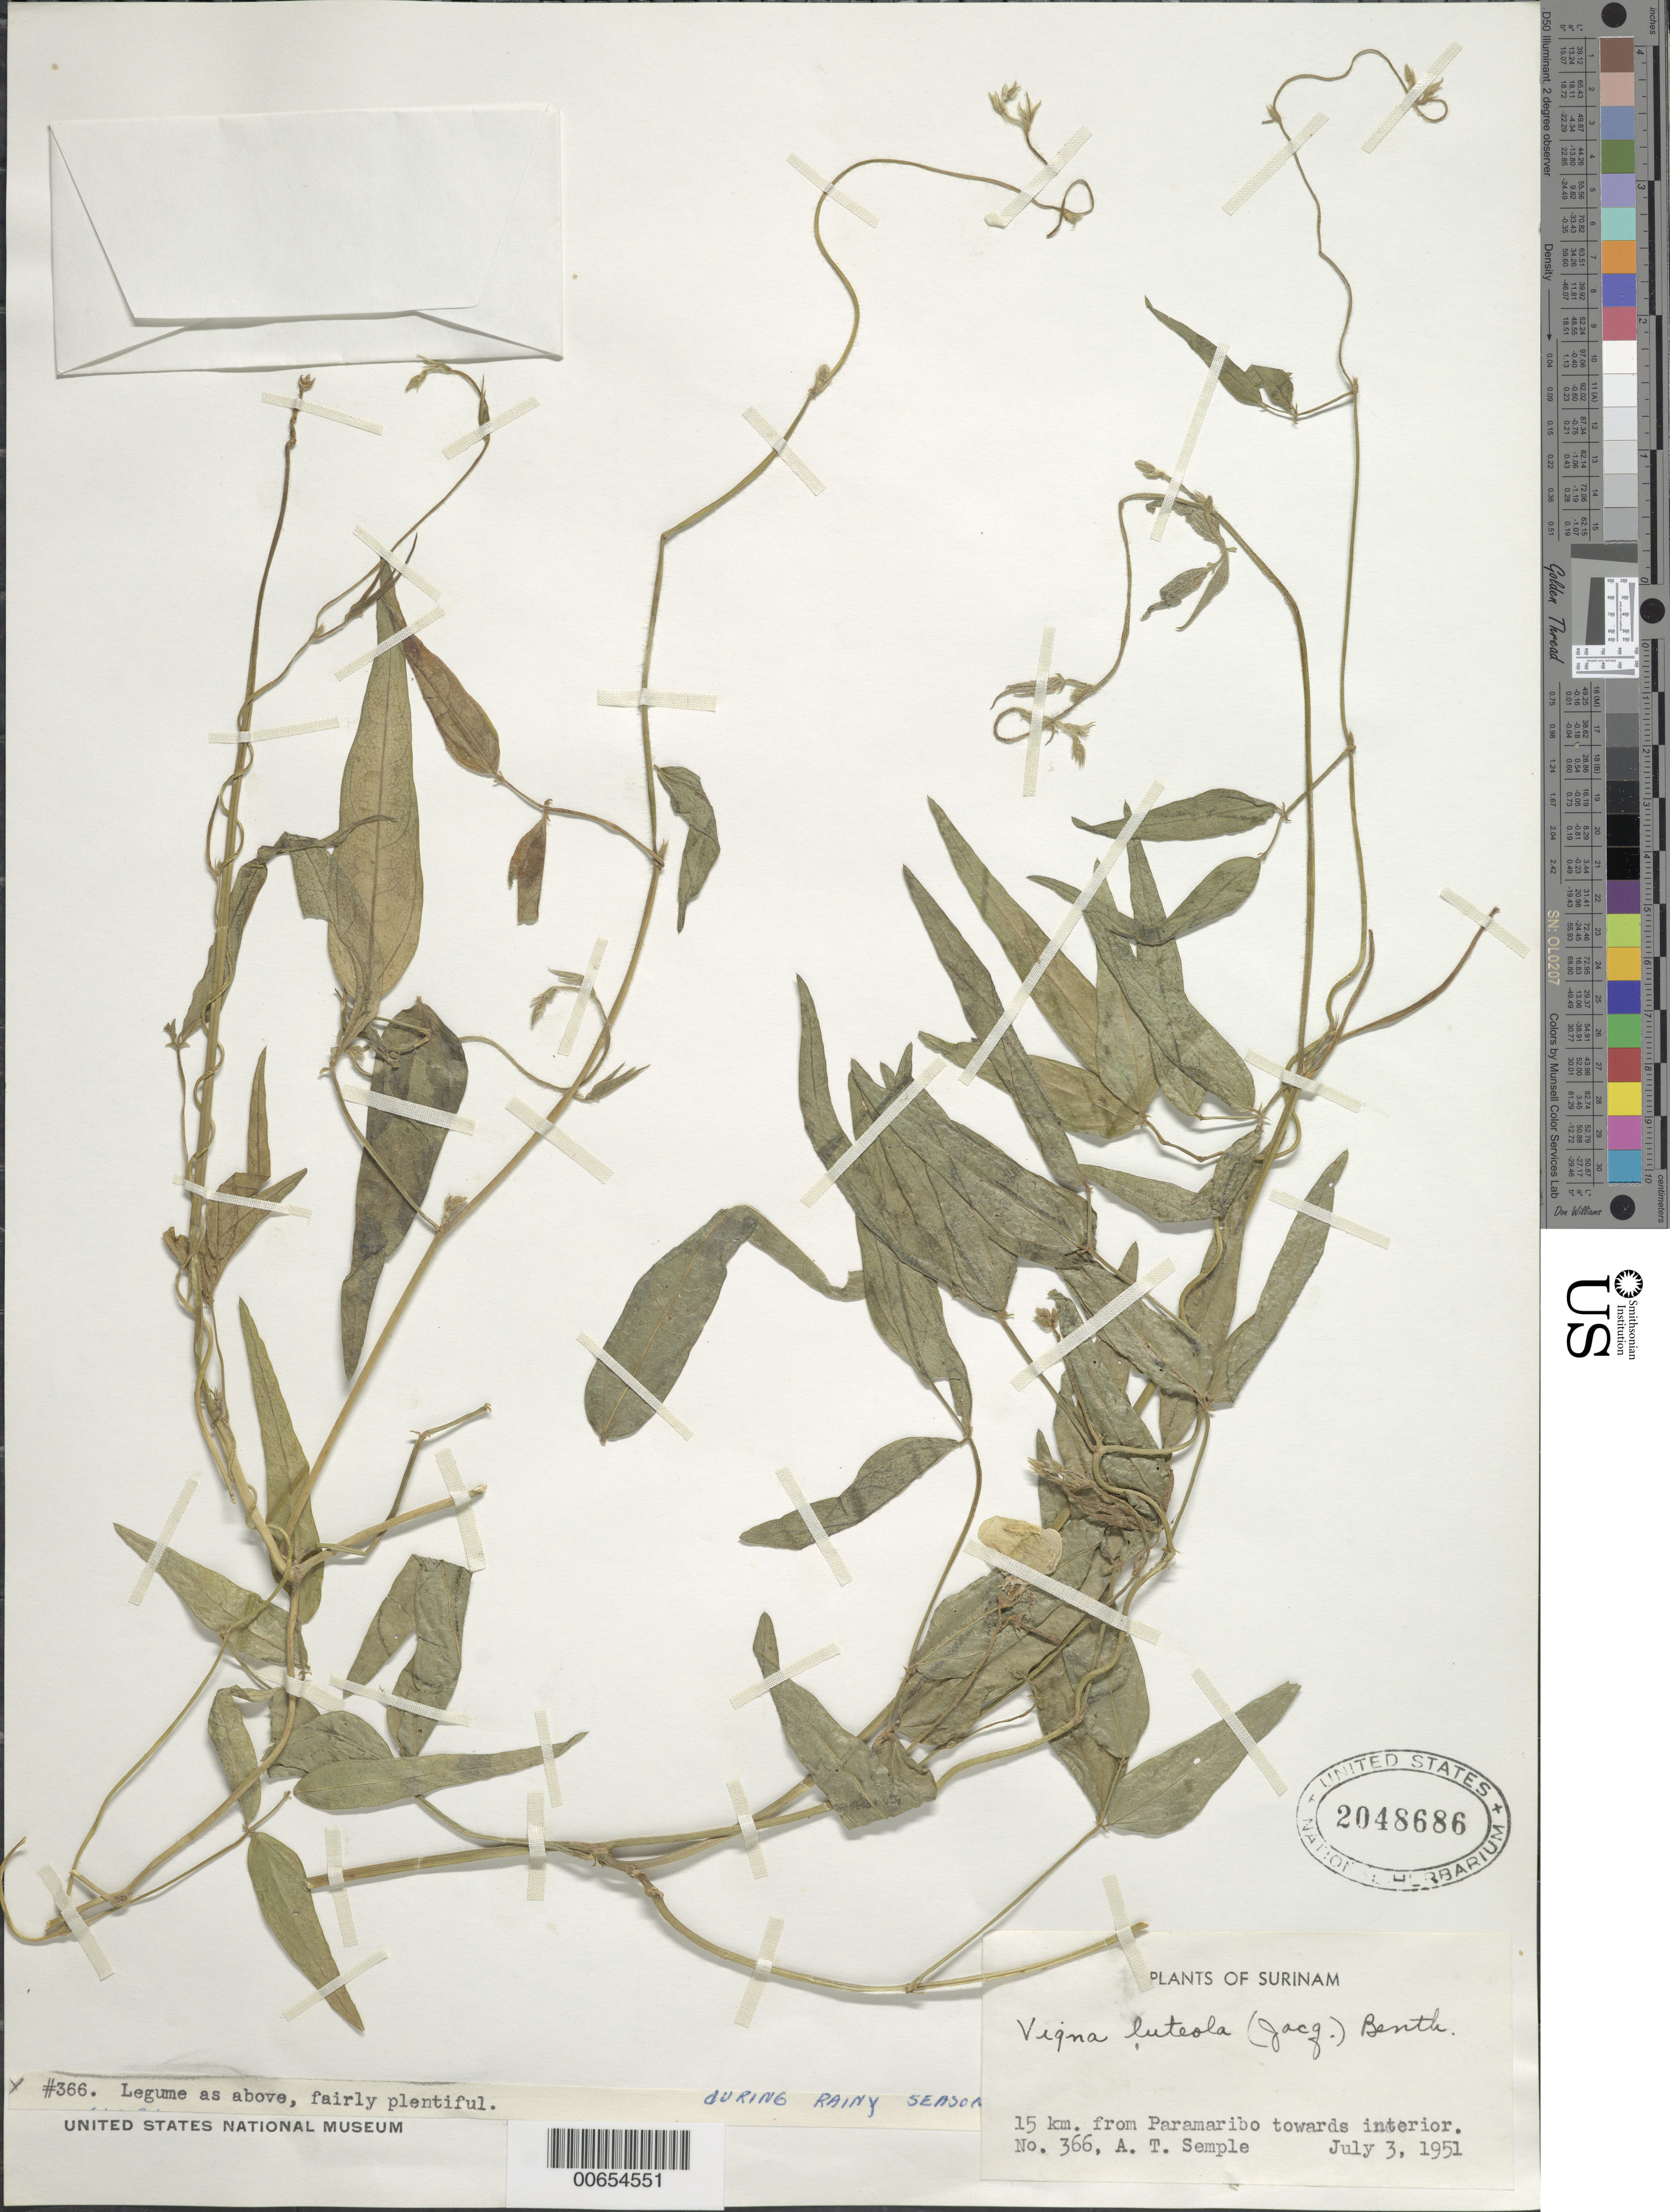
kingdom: Plantae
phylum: Tracheophyta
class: Magnoliopsida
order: Fabales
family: Fabaceae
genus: Vigna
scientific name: Vigna luteola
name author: (Jacq.) Benth.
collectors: A. Semple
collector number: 366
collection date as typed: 3-Jul-51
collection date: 1951-07-03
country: Suriname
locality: Paramaribo, 15 km from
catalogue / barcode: US 2048686